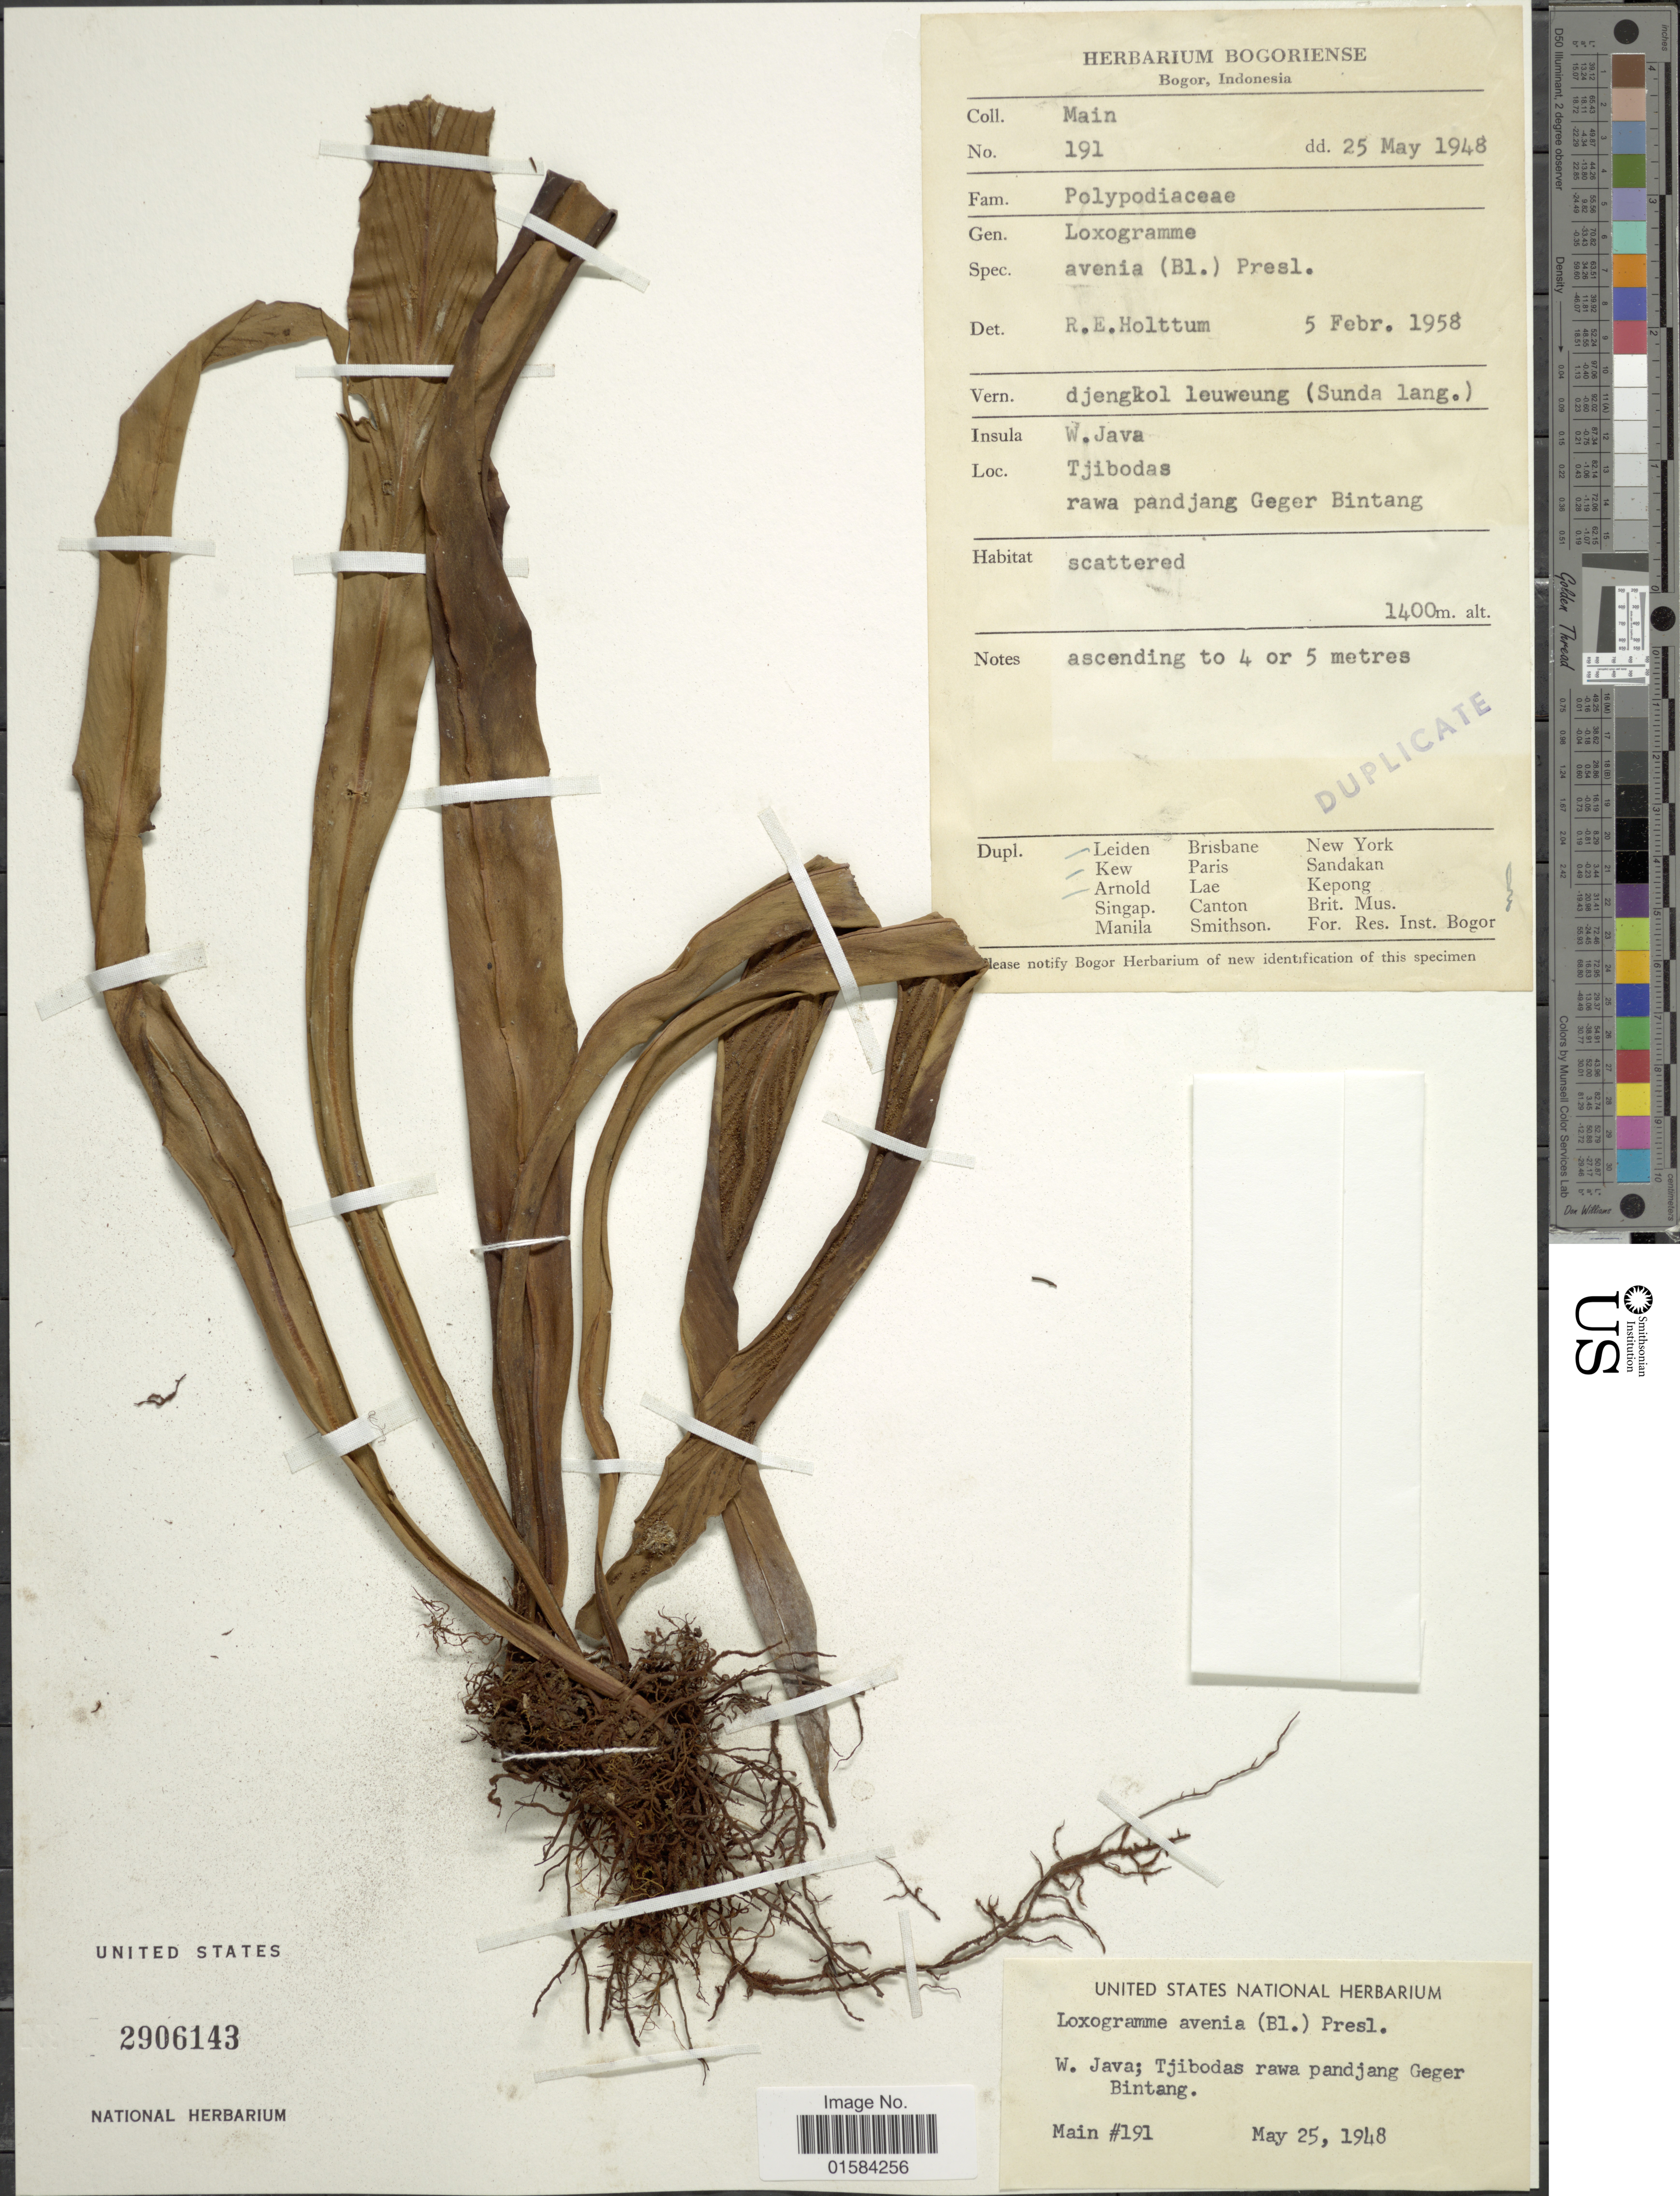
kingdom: Plantae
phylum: Tracheophyta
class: Polypodiopsida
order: Polypodiales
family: Polypodiaceae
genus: Loxogramme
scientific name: Loxogramme avenia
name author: (Blume) C. Presl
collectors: -. Main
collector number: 191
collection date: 1948-05-25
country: Indonesia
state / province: Java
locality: Insula W. Java; Tjibodas rawa pandjang Geger Bintang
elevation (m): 1400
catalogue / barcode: US 2906143